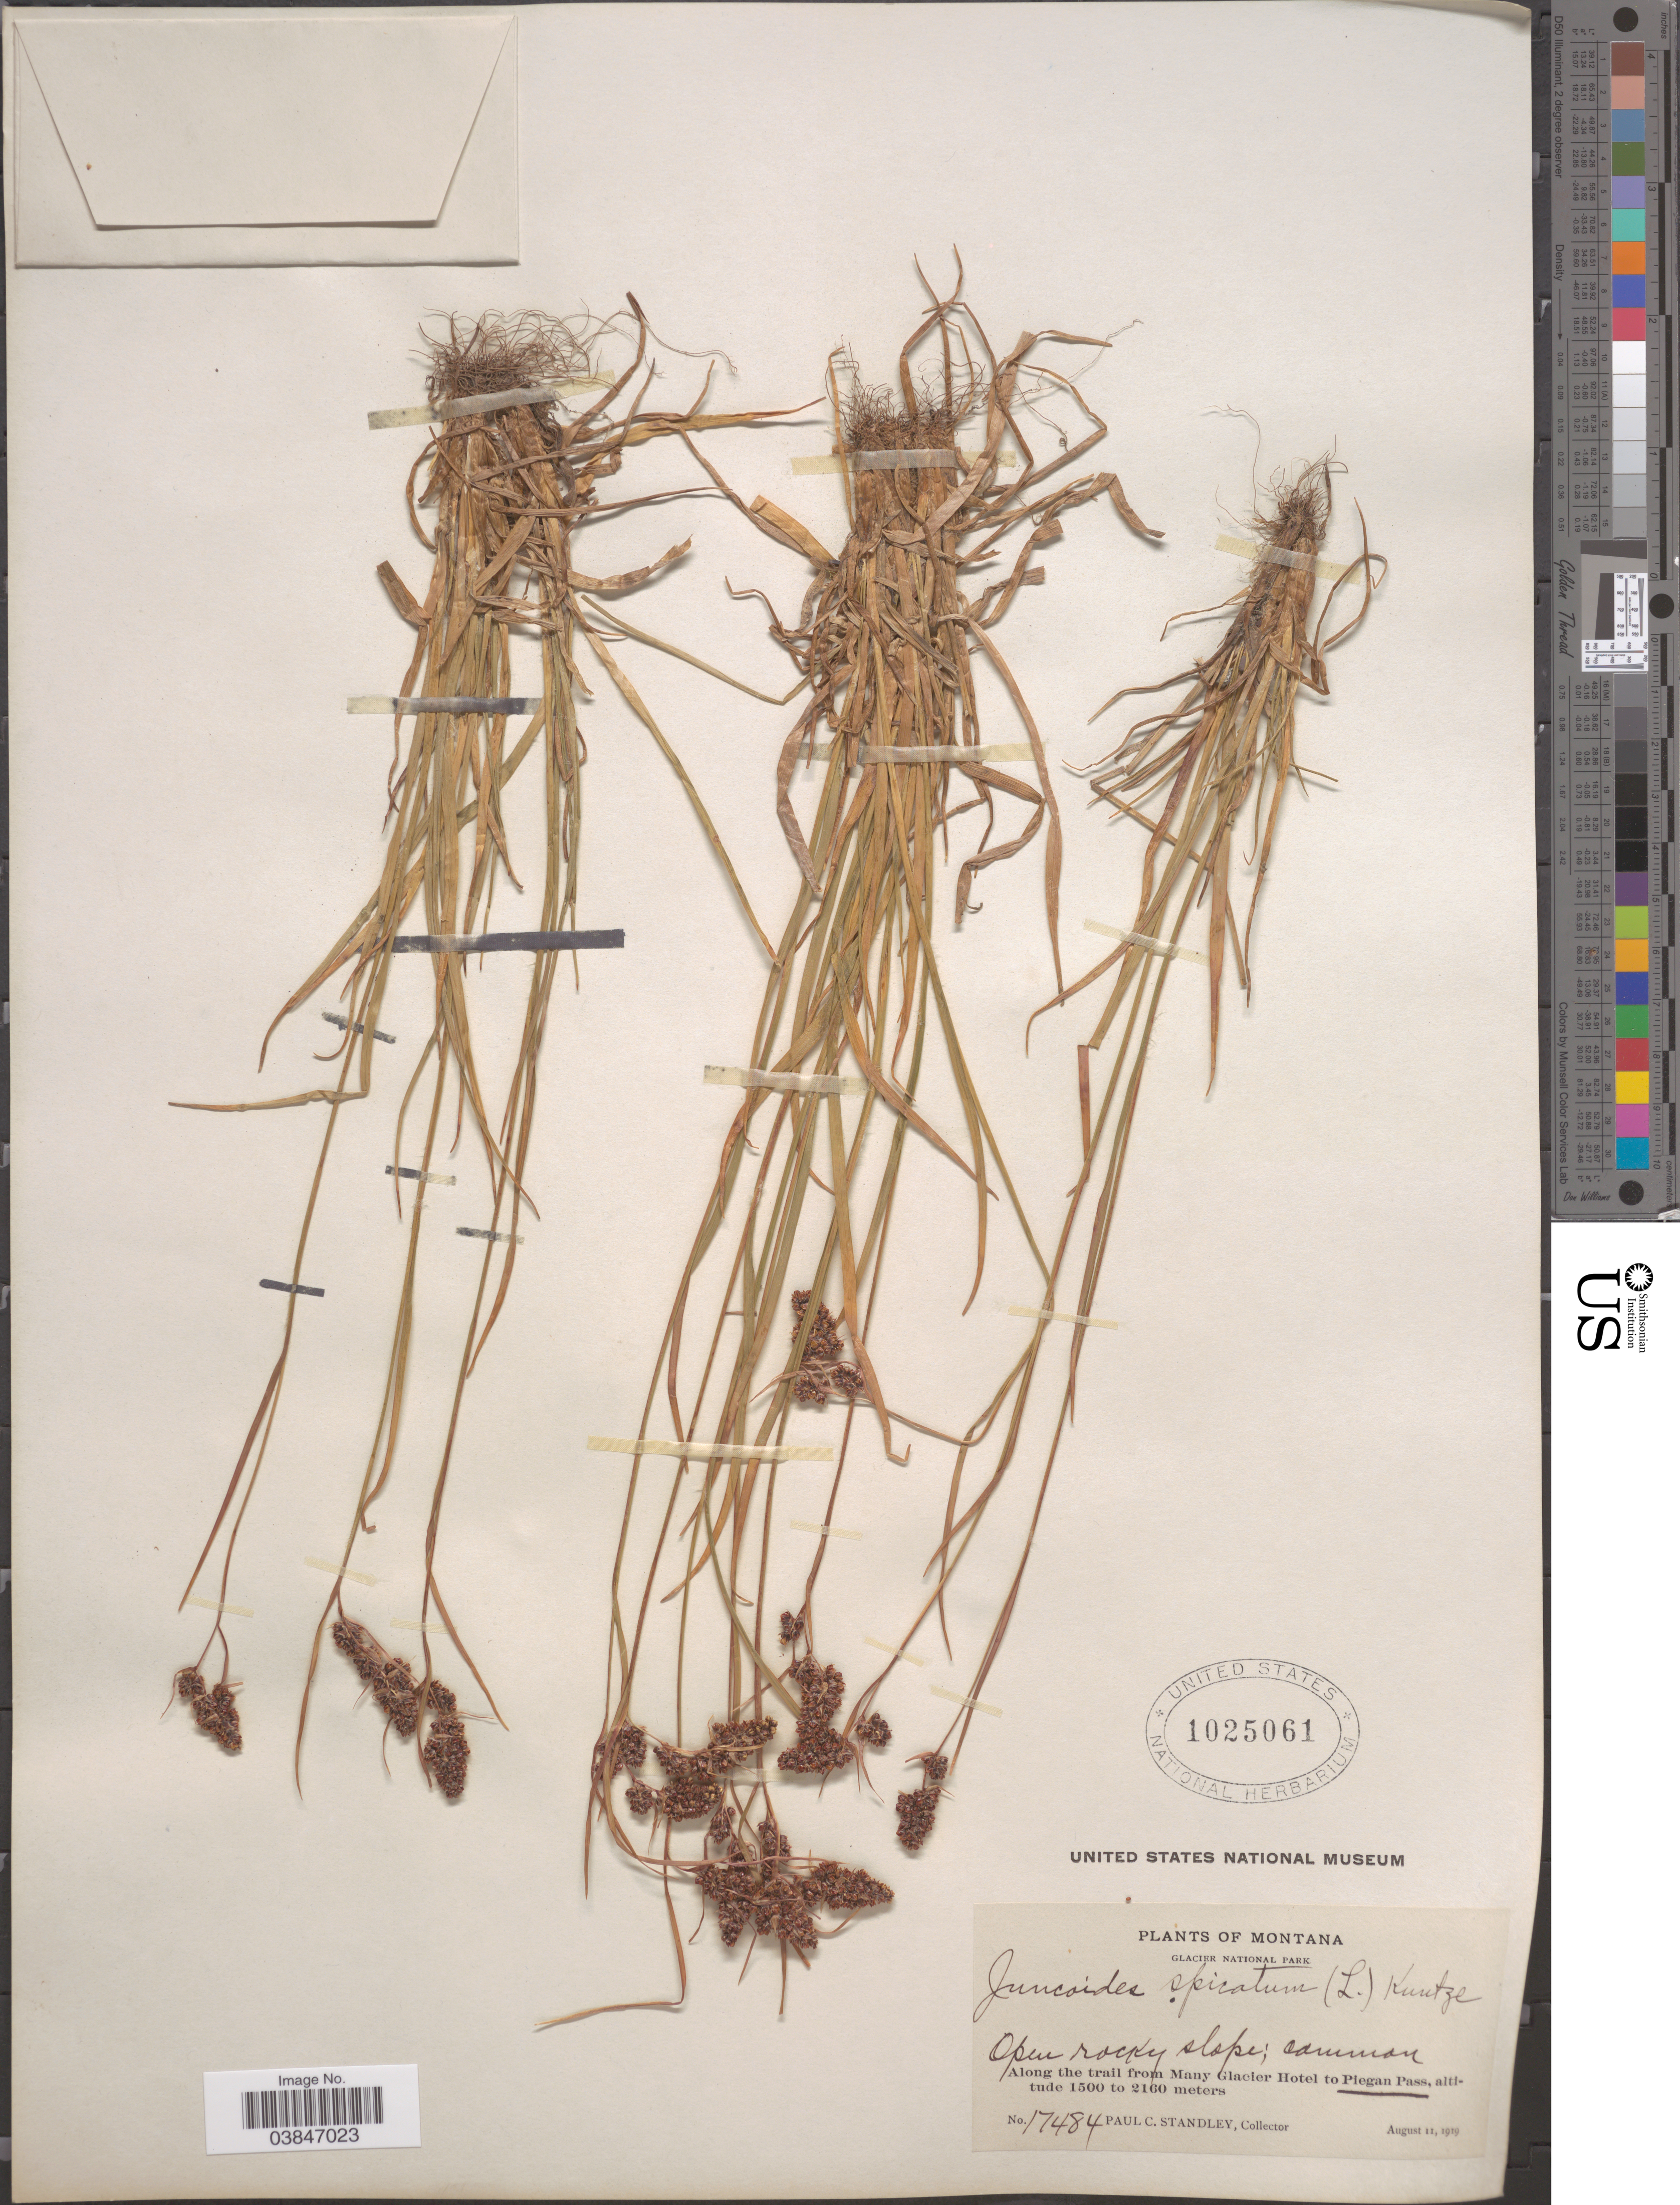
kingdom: Plantae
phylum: Tracheophyta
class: Liliopsida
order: Poales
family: Juncaceae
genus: Luzula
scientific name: Luzula spicata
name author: (L.) DC.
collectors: P. C. Standley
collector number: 17484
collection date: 1919-08-11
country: United States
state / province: Montana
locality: Glacier National Park. Along the trail from Many Glacier Hotel to Piegan Pass.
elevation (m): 1500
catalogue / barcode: US 1025061